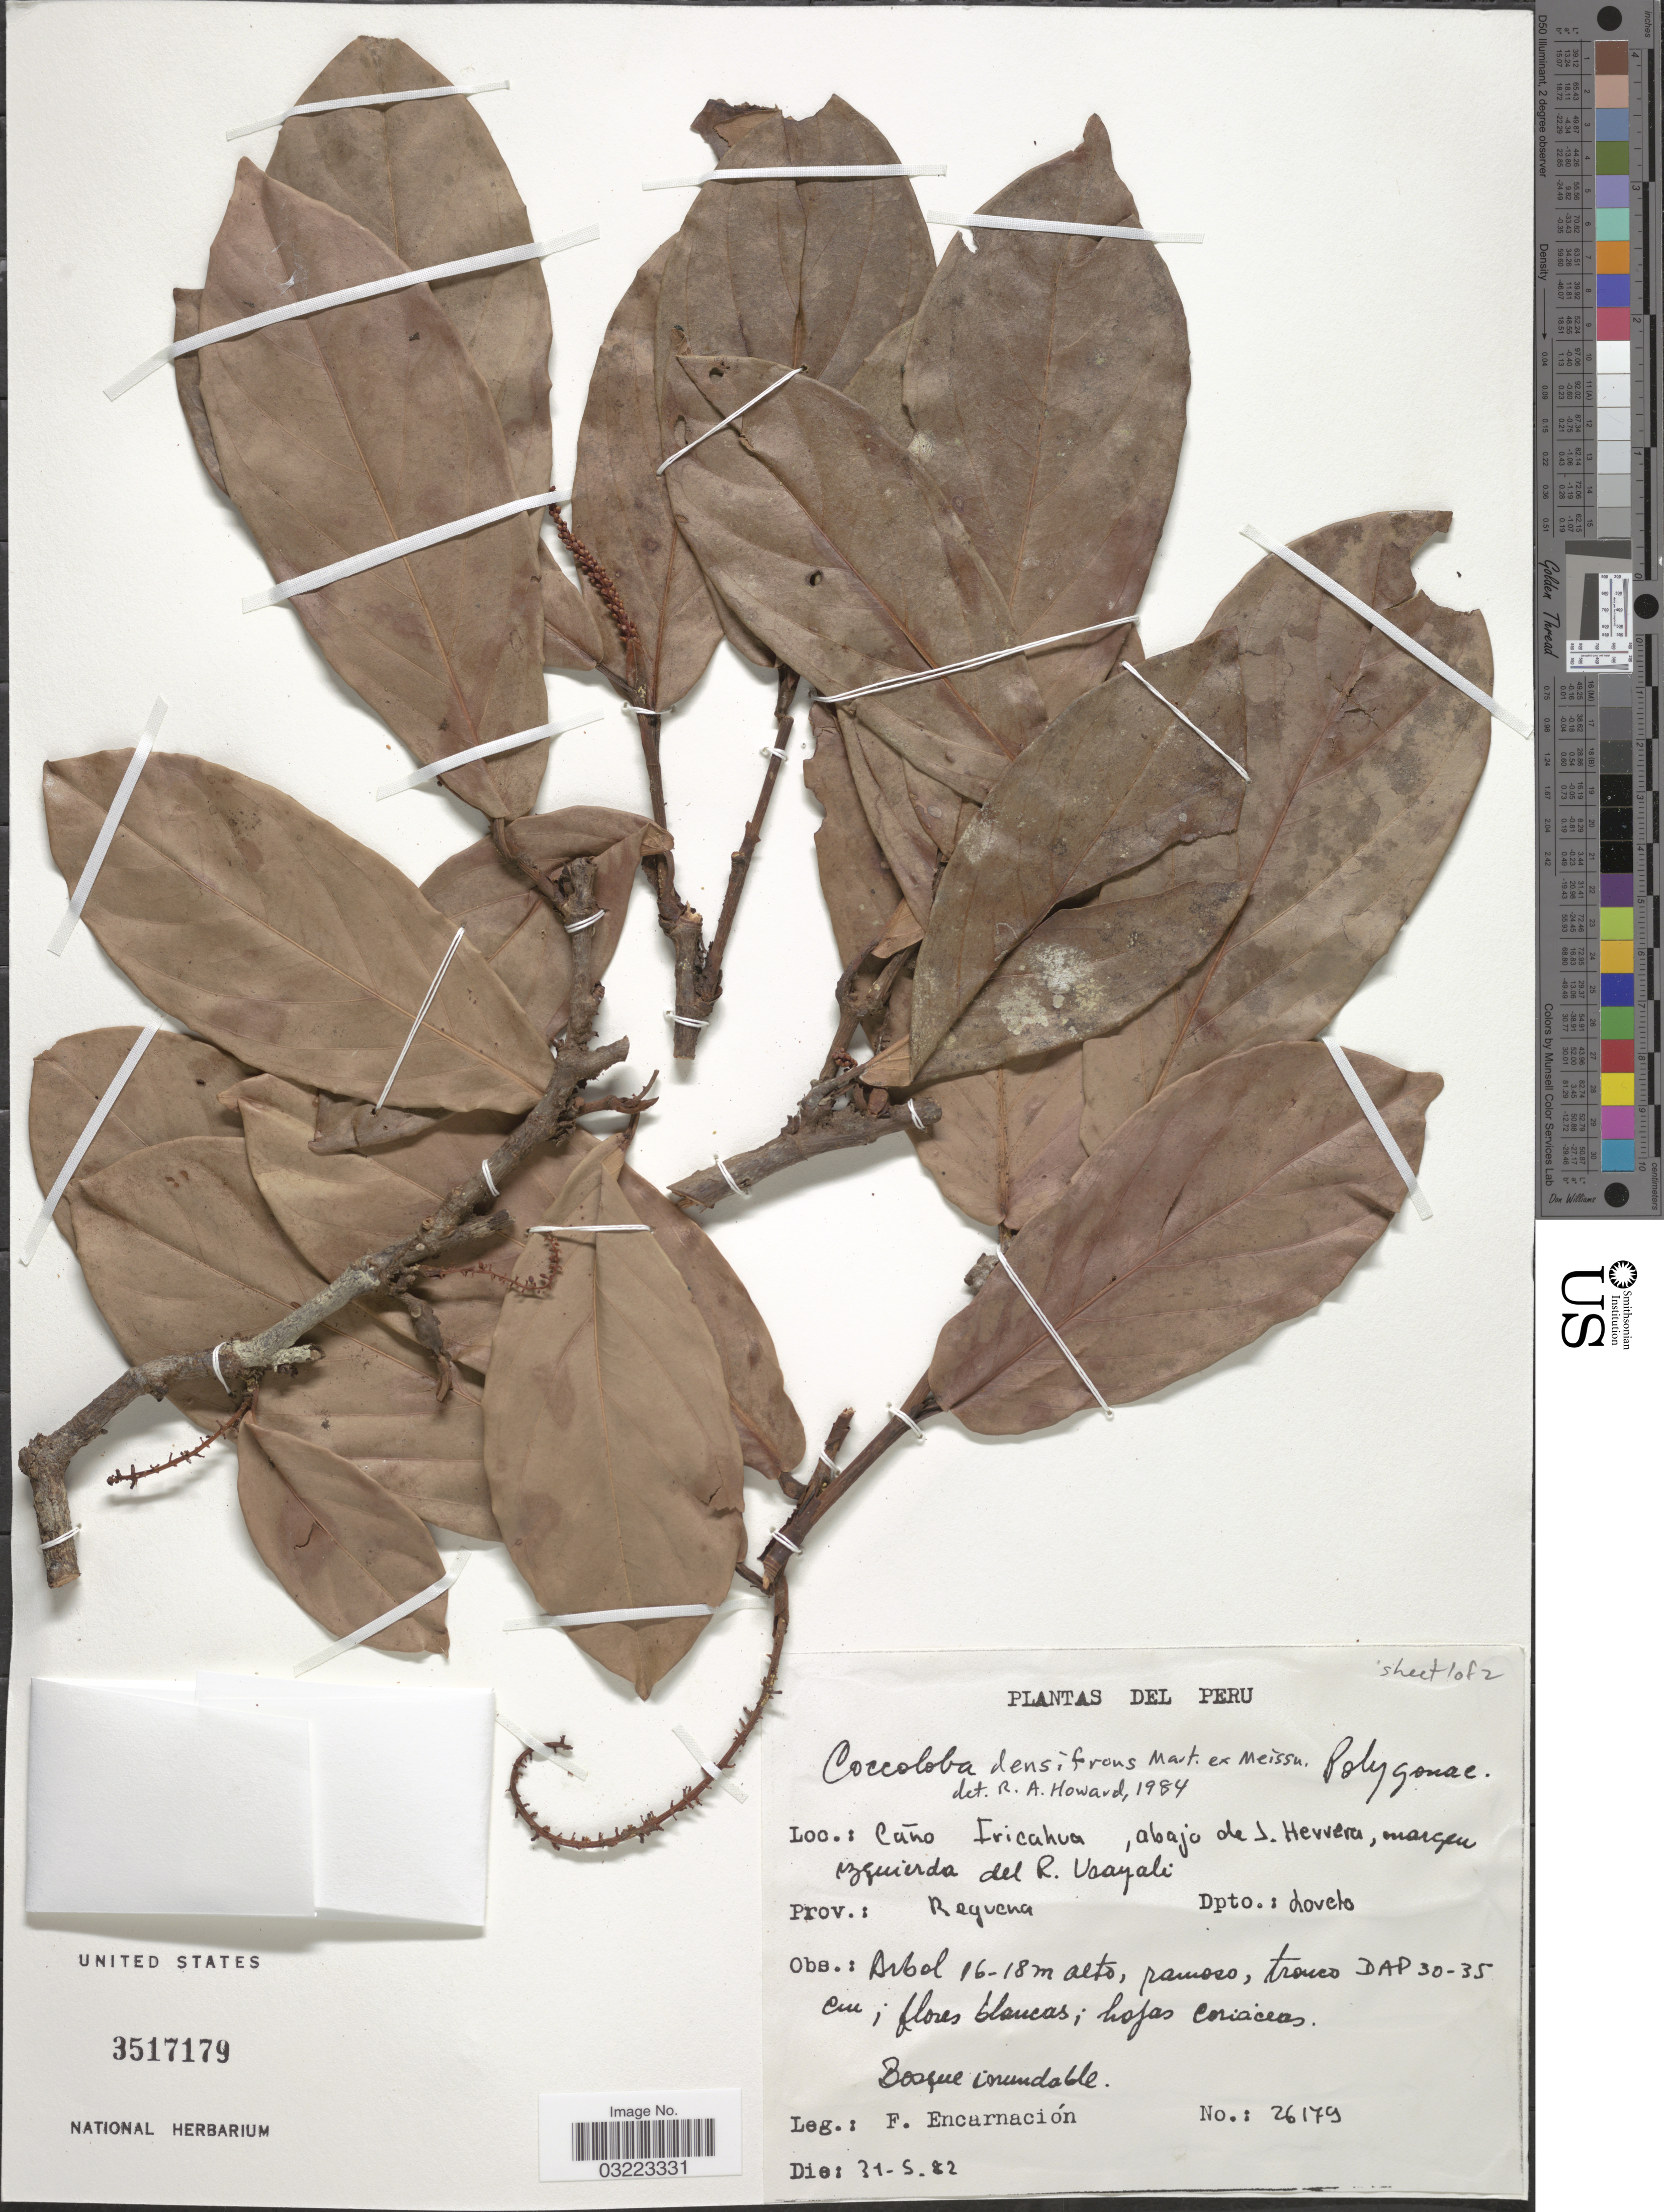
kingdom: Plantae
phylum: Tracheophyta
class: Magnoliopsida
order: Caryophyllales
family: Polygonaceae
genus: Coccoloba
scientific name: Coccoloba densifrons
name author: Mart. ex Meisn.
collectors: F. Encarnación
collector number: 26179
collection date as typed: Transcribed d/m/y: 31/5/82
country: Peru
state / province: Loreto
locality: Caño Iricahua, abajo de T. Herrera, margen izquierda del R. Ucayali. Prov.: Requena. Dpto.: Loreto.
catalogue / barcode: US 3517179